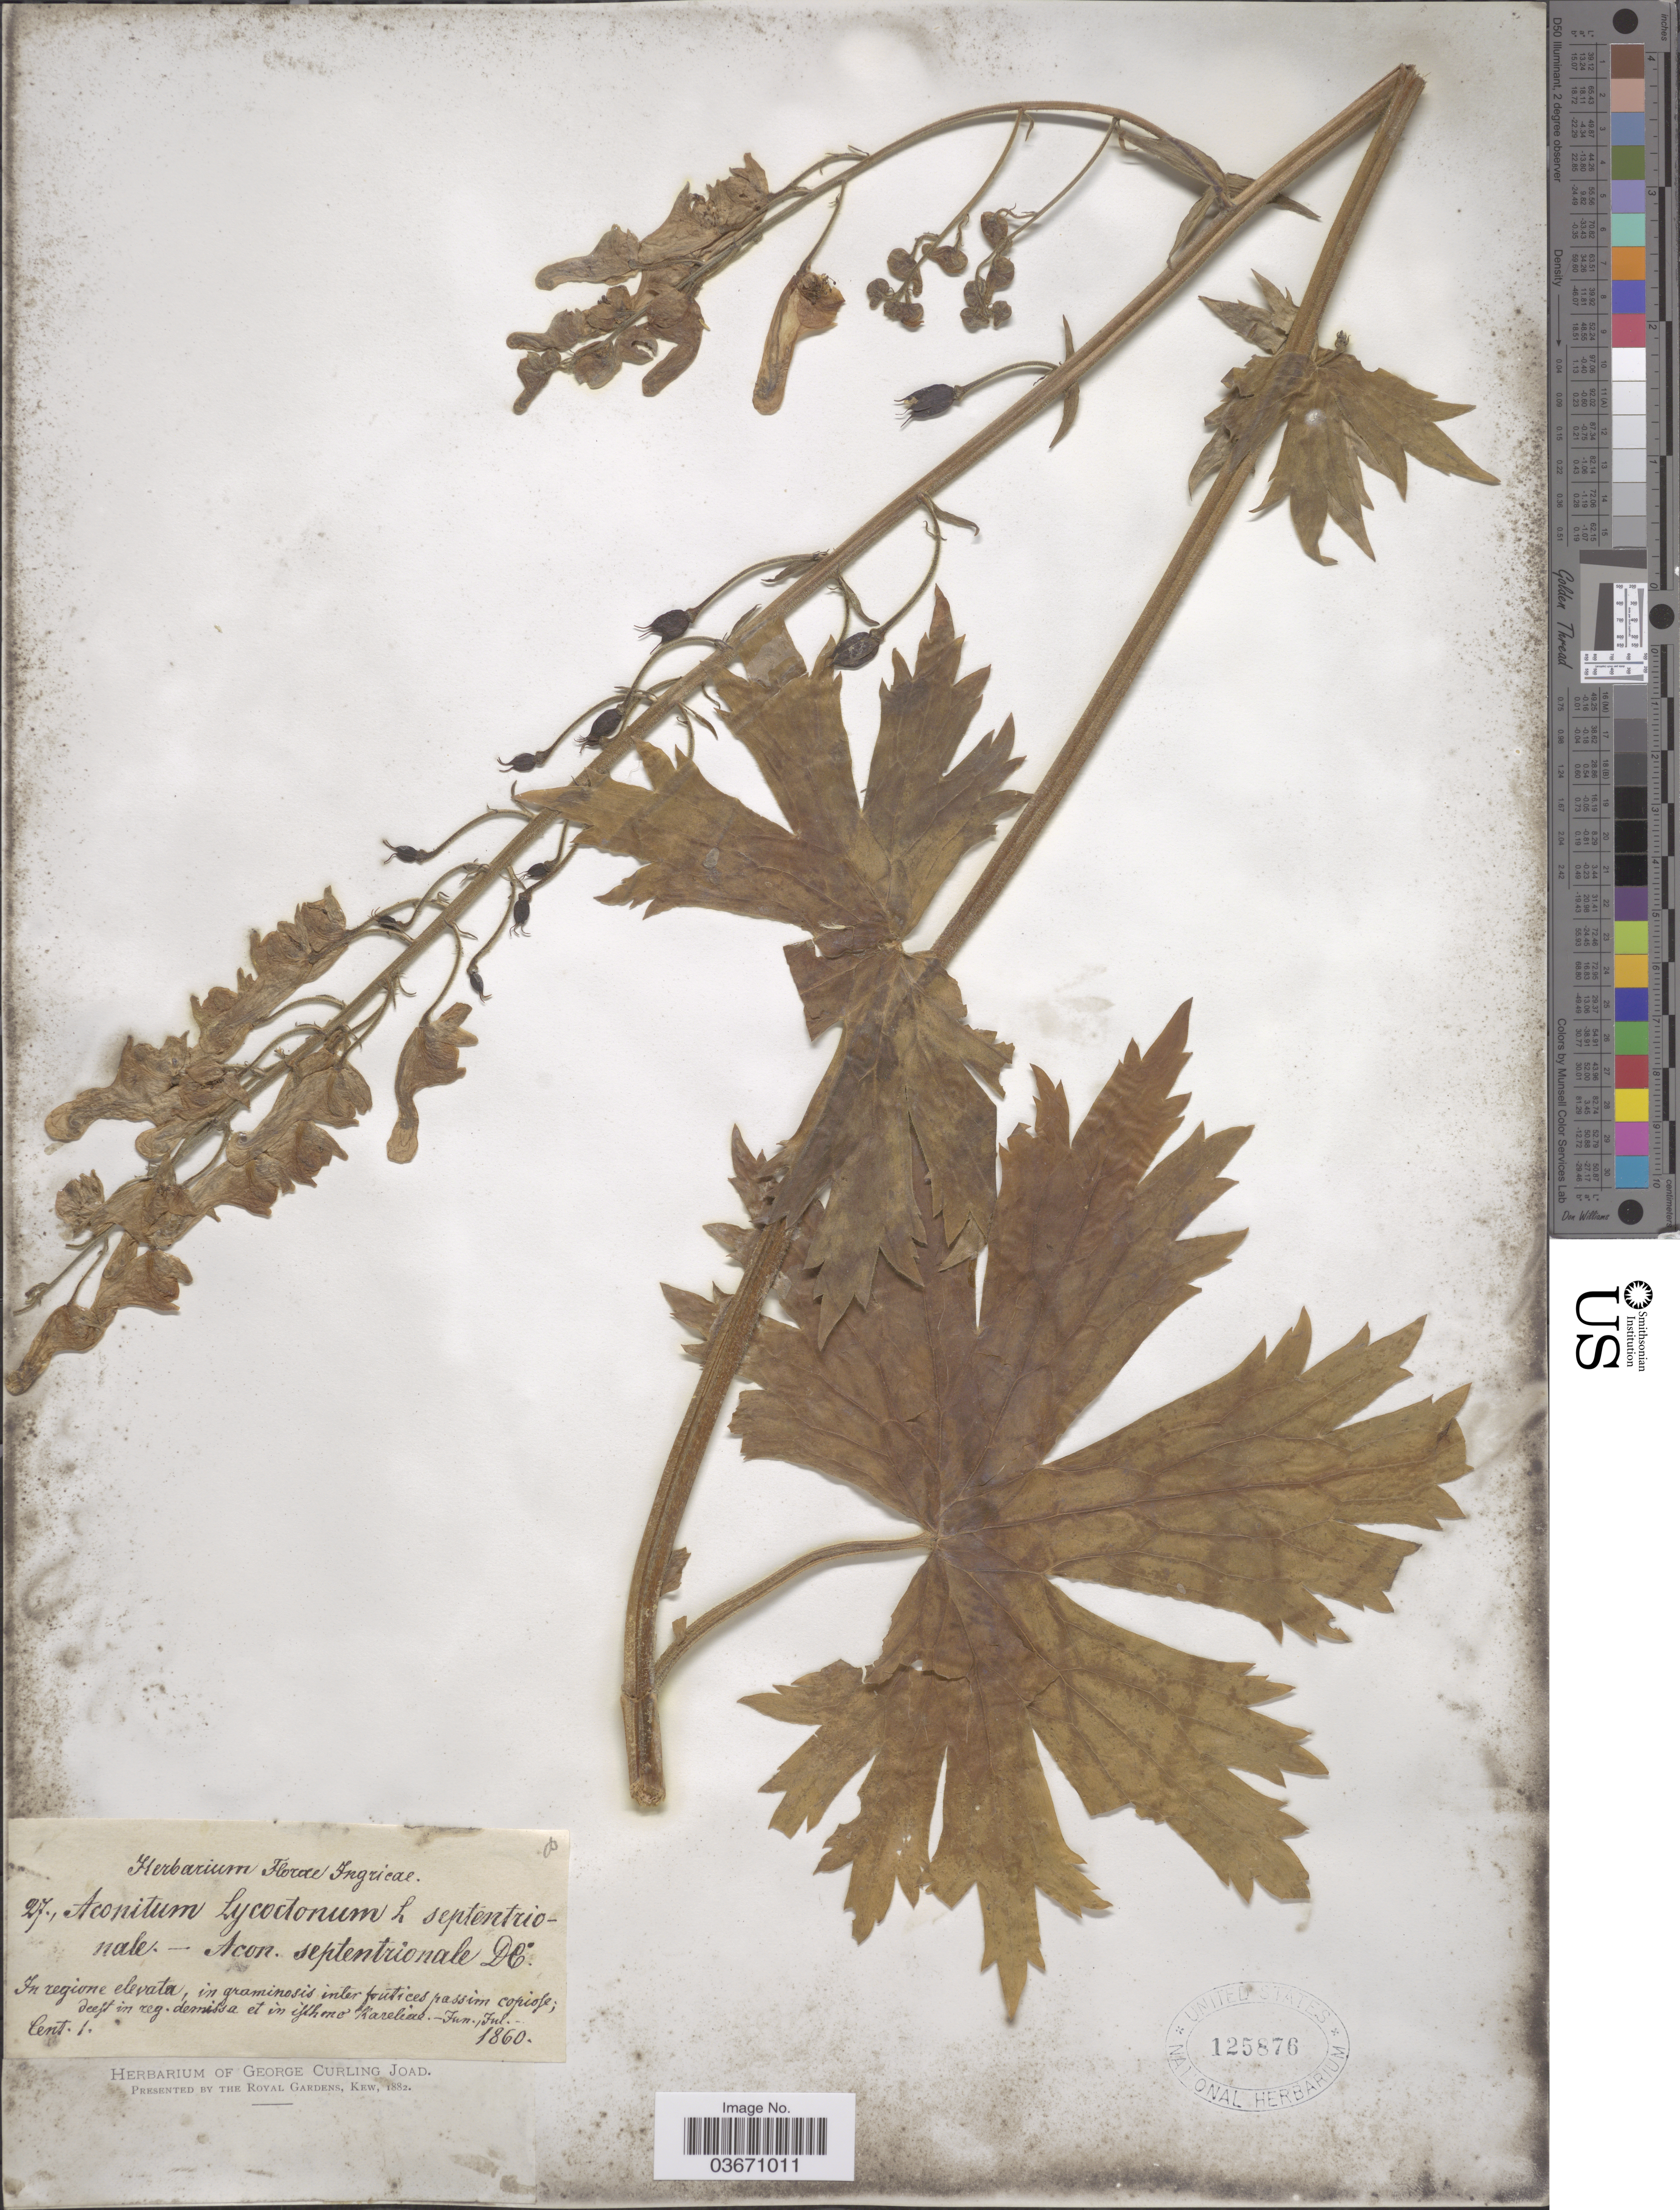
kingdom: Plantae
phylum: Tracheophyta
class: Magnoliopsida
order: Ranunculales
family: Ranunculaceae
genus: Aconitum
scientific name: Aconitum lycoctonum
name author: L.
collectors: ex herb. Florae Ingricae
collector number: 27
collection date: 1860-06/1860-07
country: Russian Federation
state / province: Leningrad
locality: in isthmus Karelian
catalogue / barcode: US 125876